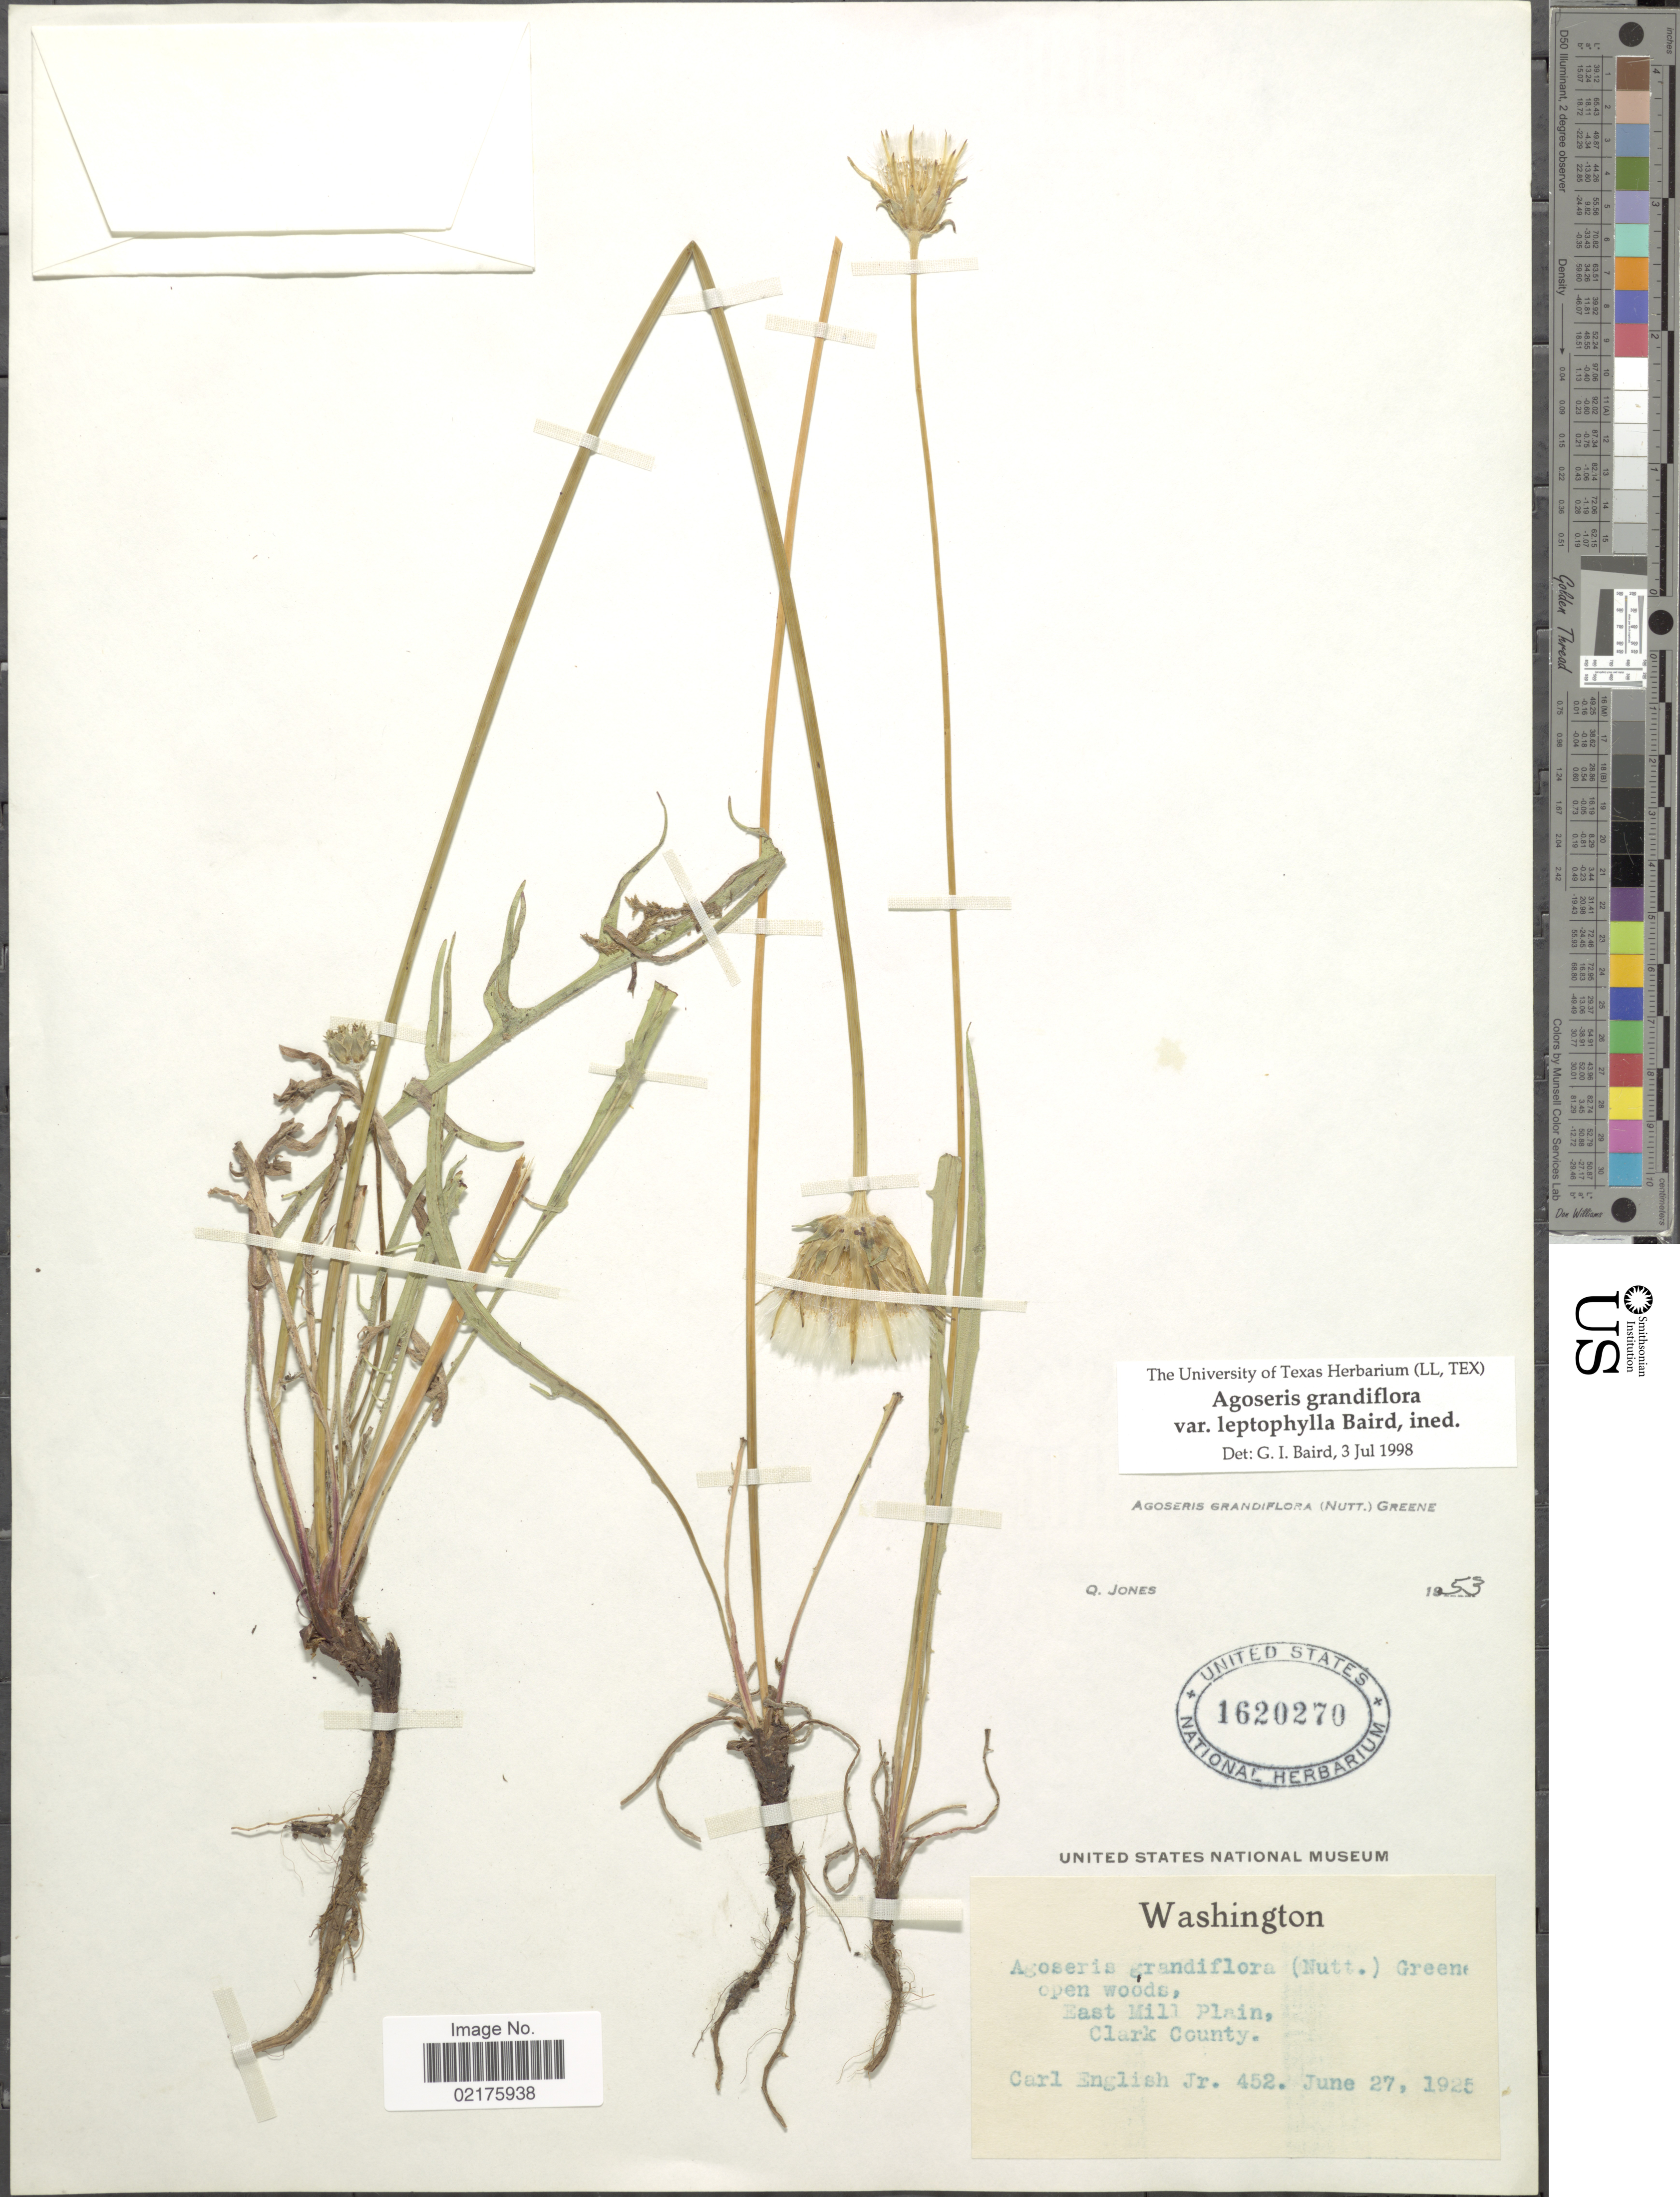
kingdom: Plantae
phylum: Tracheophyta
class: Magnoliopsida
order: Asterales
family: Asteraceae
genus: Agoseris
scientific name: Agoseris grandiflora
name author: (Nutt.) Greene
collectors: C. English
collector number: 452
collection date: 1925-06-27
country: United States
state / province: Washington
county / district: Clark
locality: East Mill Plain, Clark County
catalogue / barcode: US 1620270